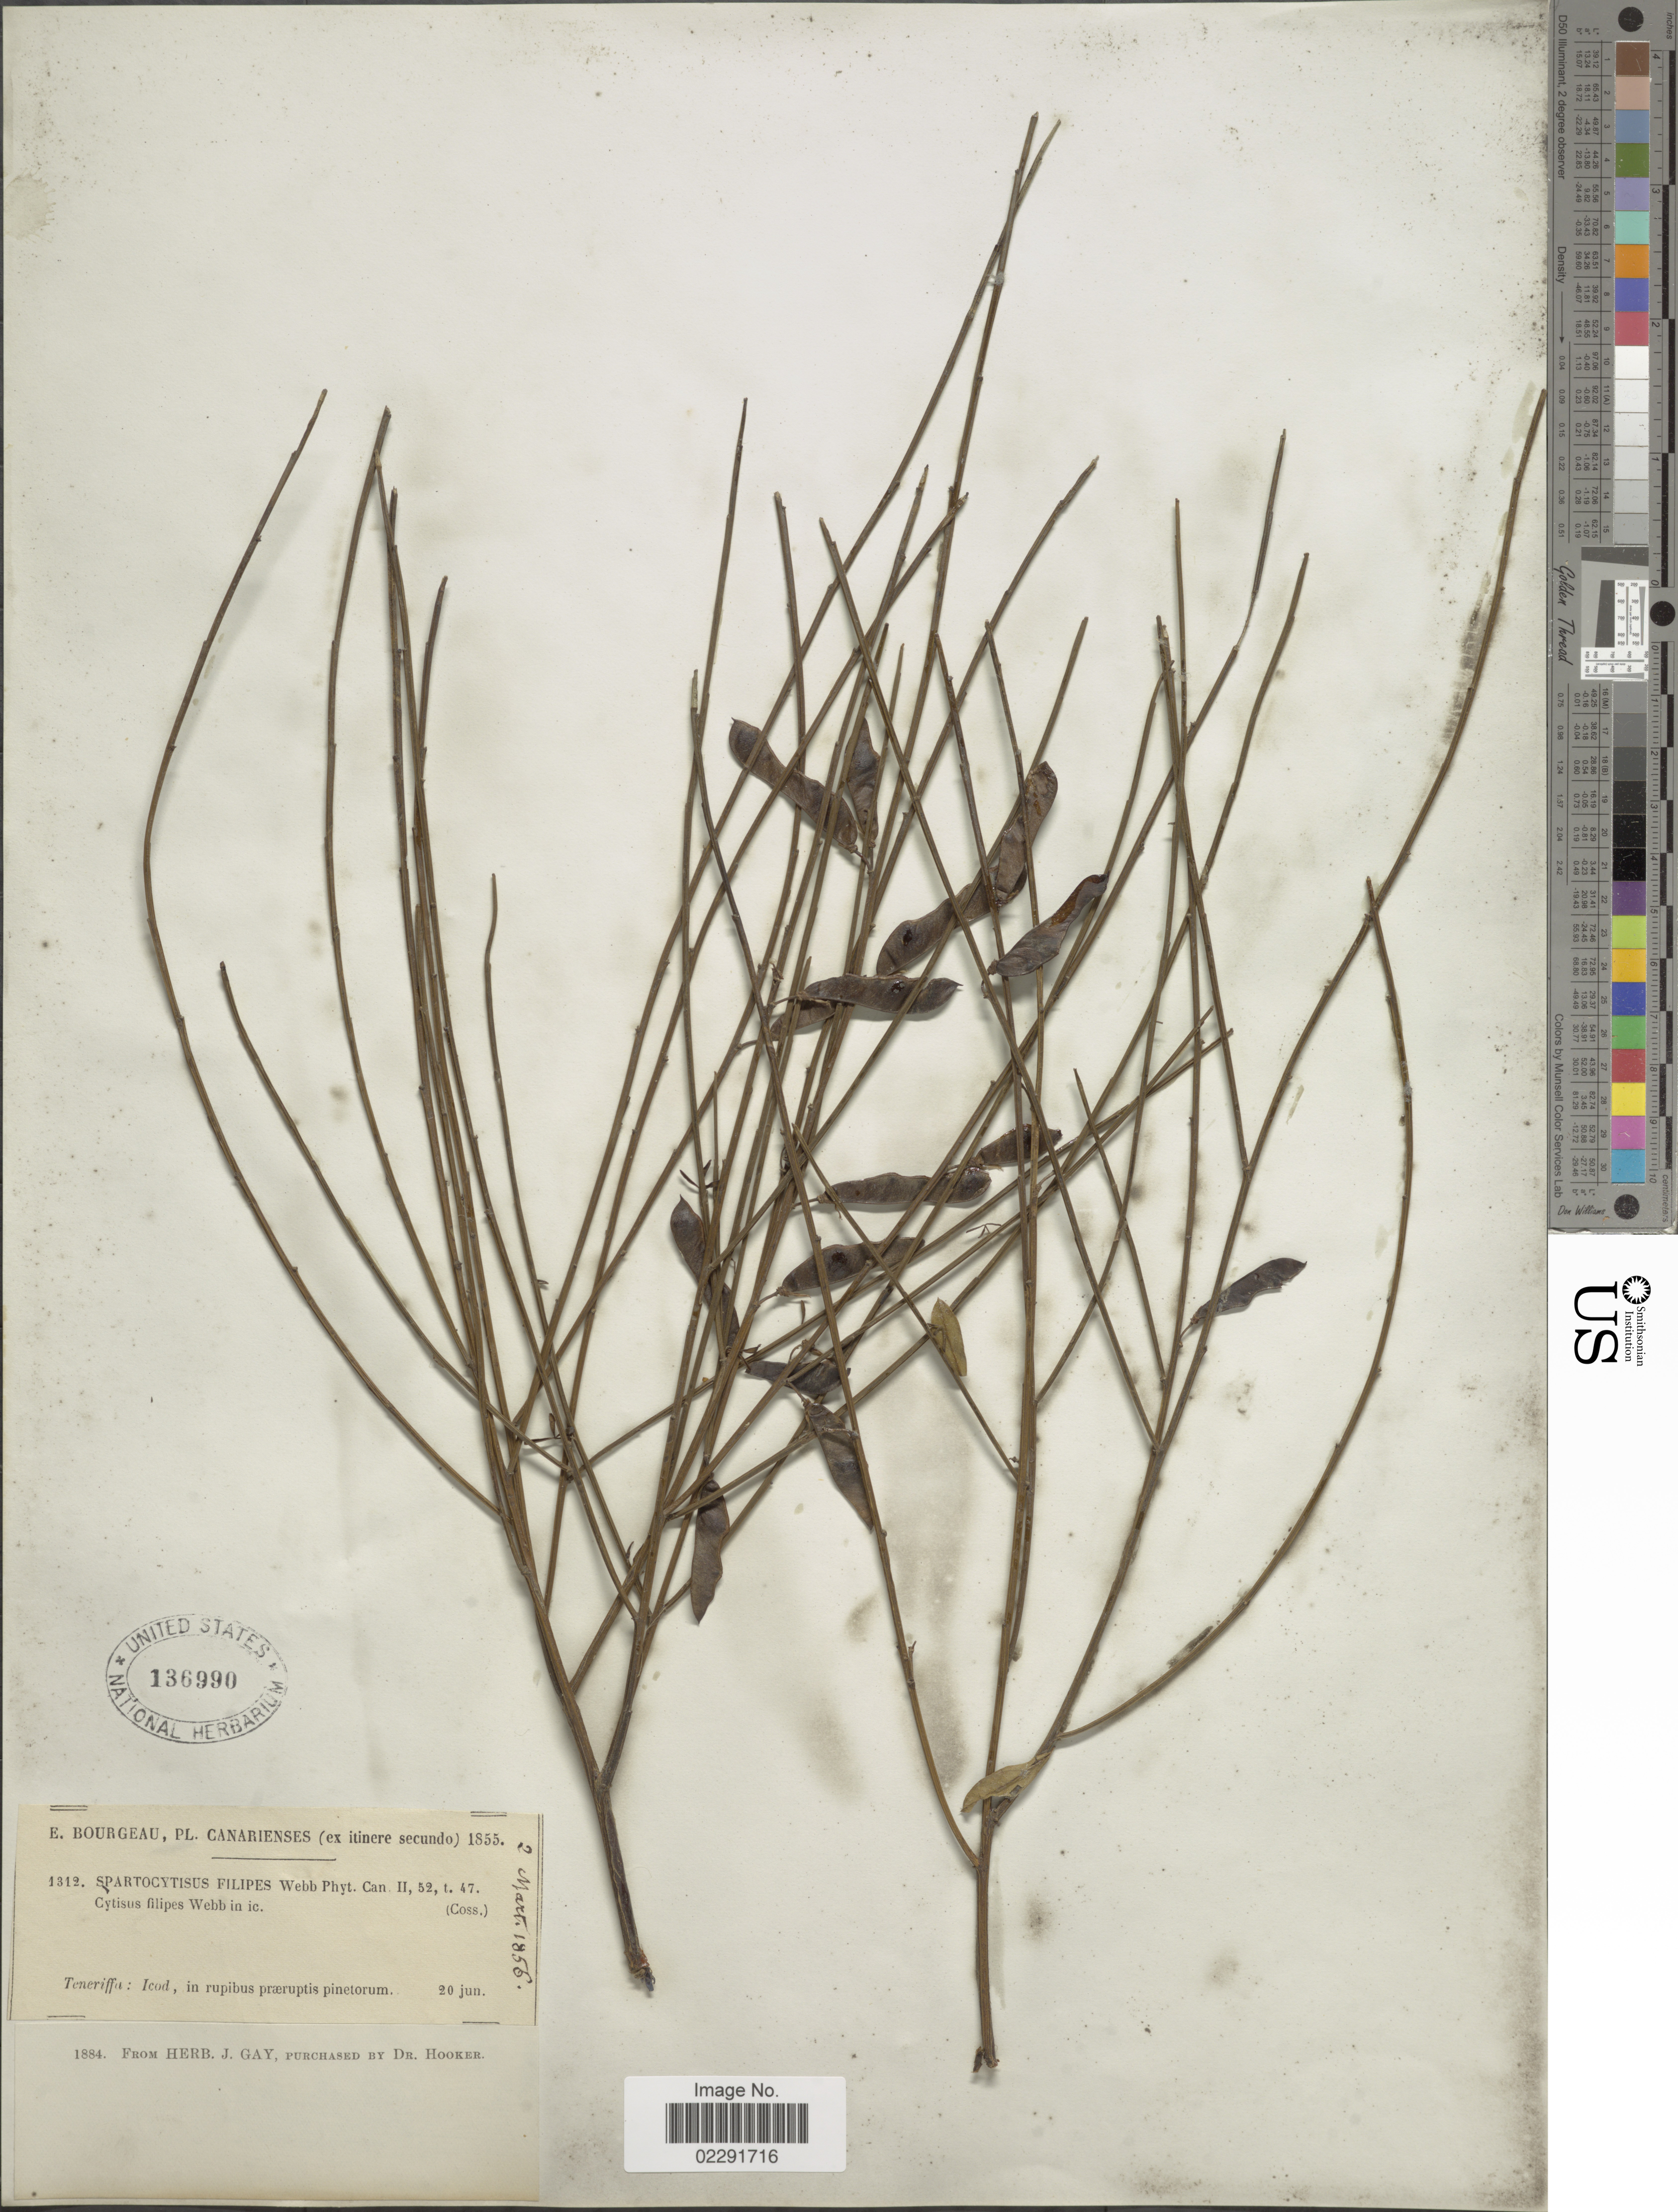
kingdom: Plantae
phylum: Tracheophyta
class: Magnoliopsida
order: Fabales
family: Fabaceae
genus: Cytisus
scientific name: Cytisus filipes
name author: Webb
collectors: E. Bourgeau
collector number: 1312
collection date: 1855-06-20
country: Spain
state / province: Canarias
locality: Teneriffa: Icod, in rupibus praeruptis pinetorum.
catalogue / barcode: US 136990